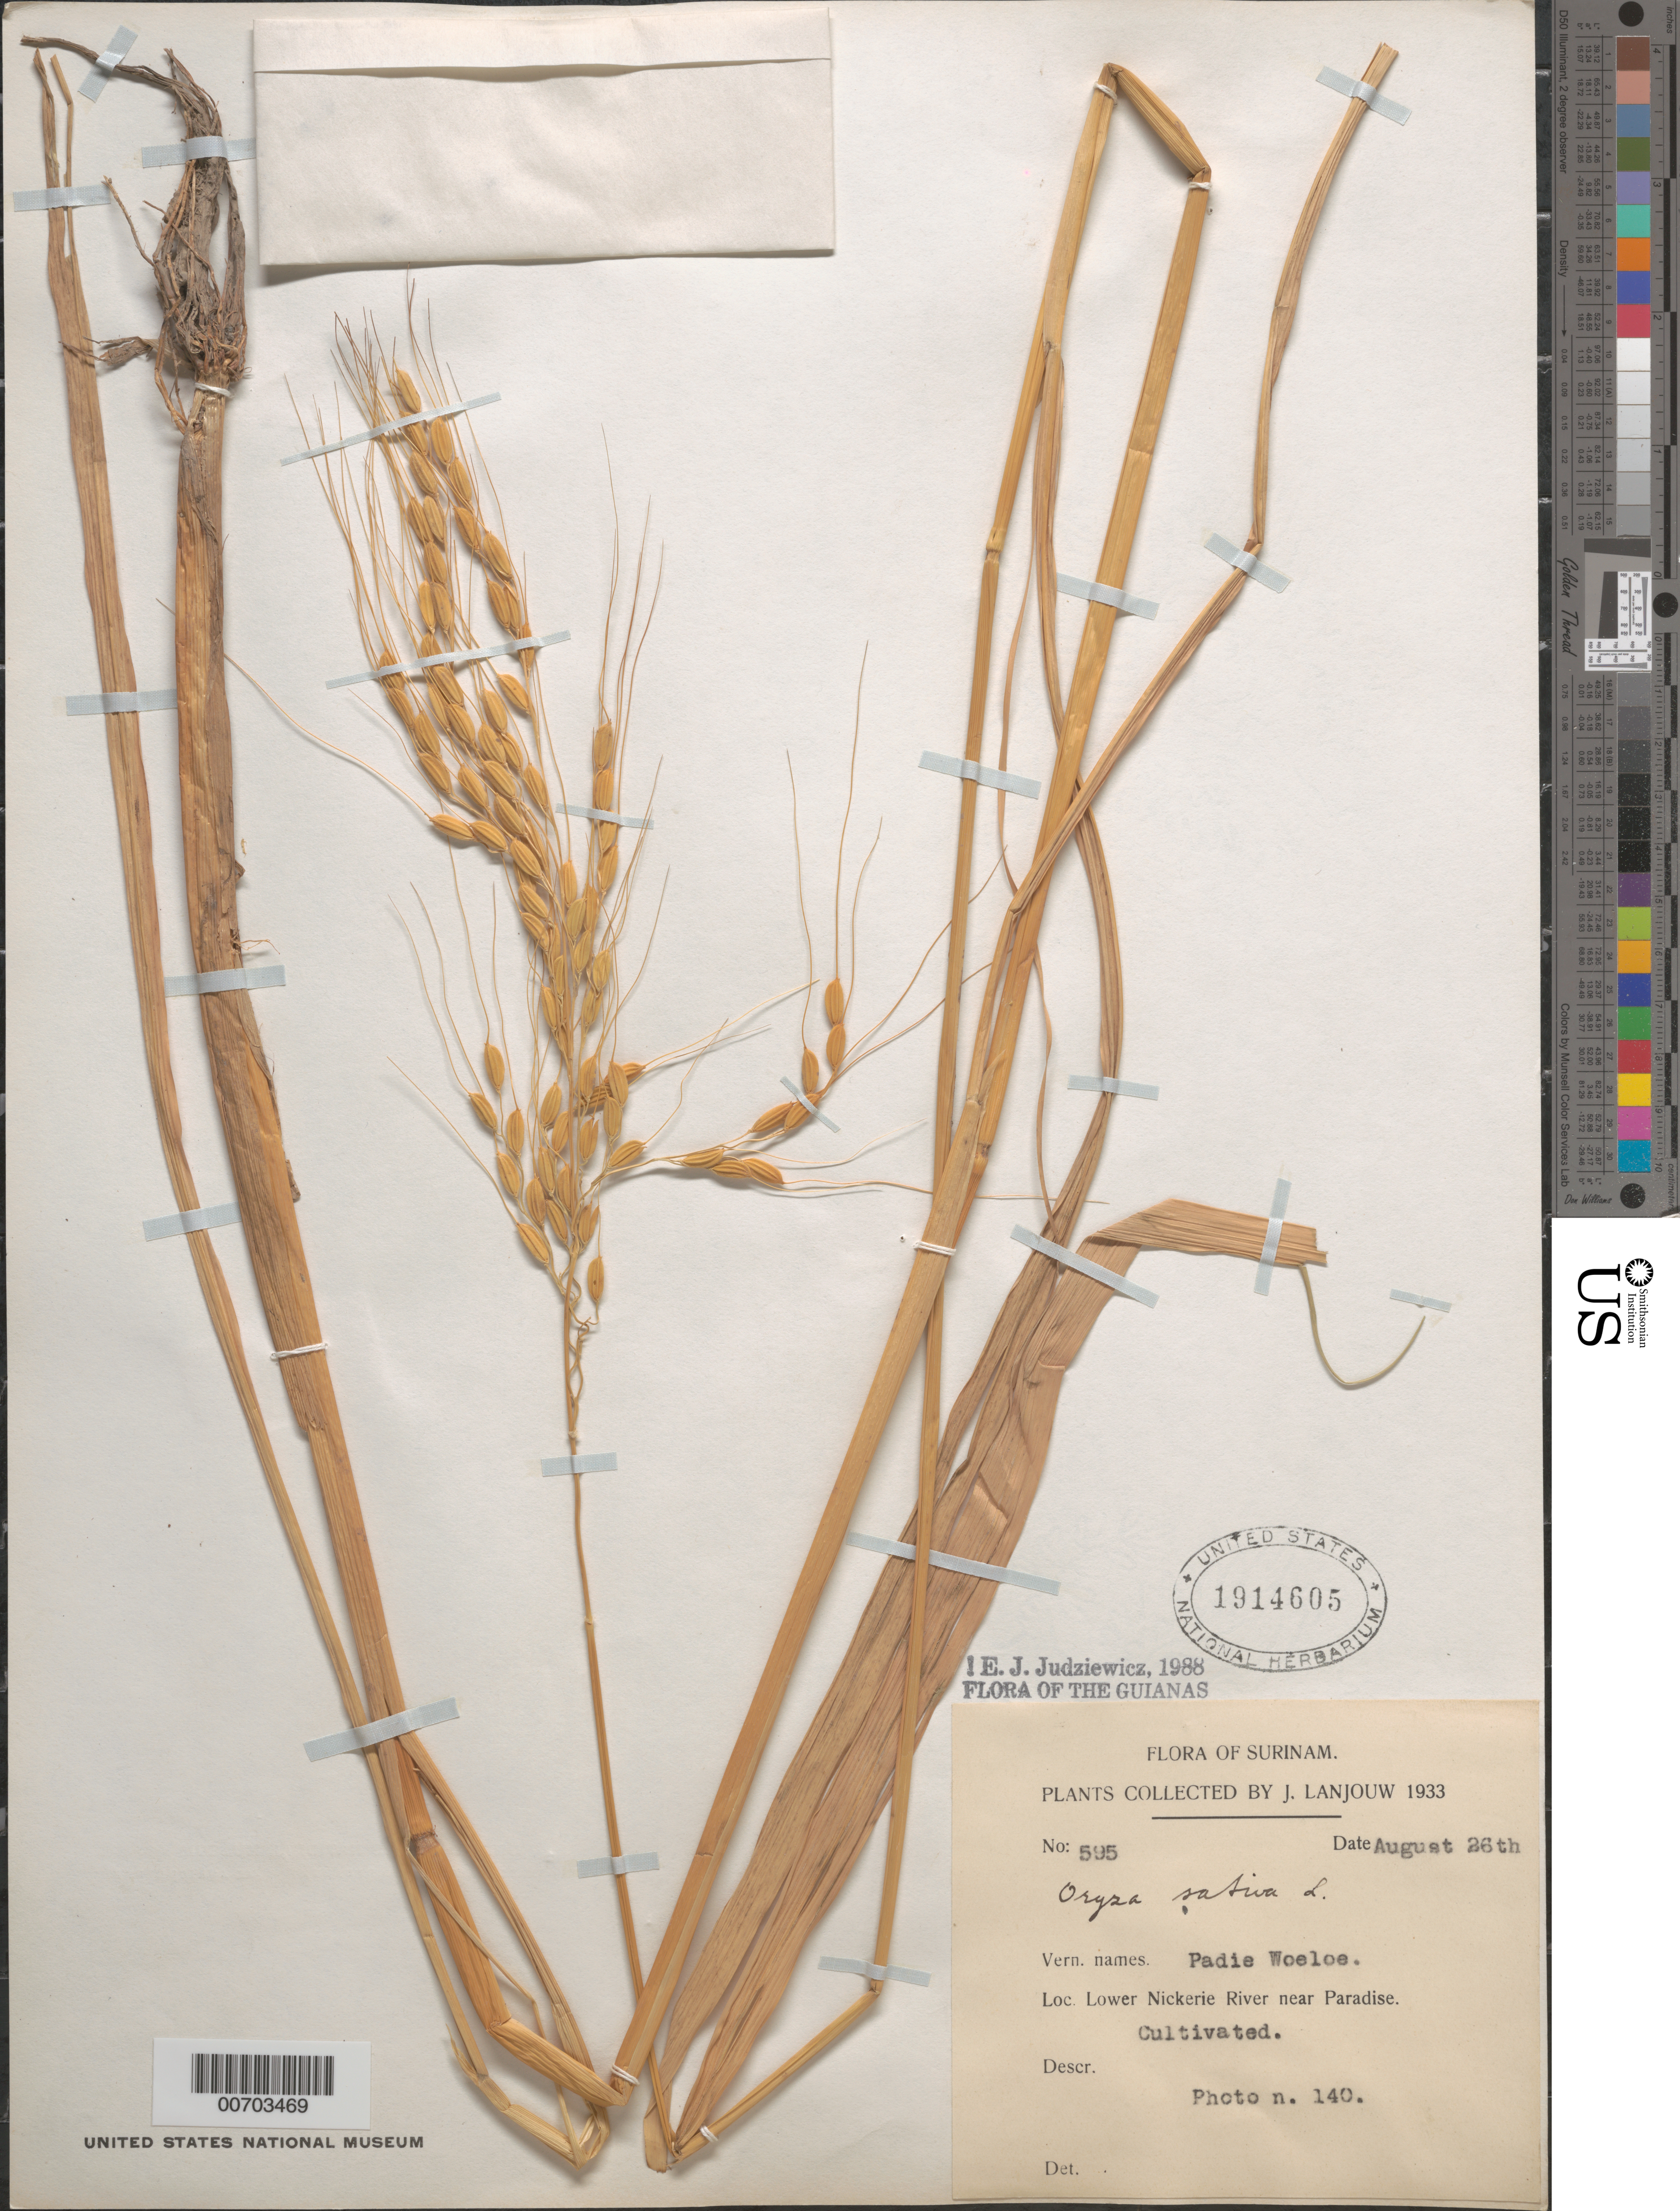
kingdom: Plantae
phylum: Tracheophyta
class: Liliopsida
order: Poales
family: Poaceae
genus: Oryza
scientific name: Oryza sativa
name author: L.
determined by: Judziewicz, E. J.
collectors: J. Lanjouw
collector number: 595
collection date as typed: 26-Aug-33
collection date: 1933-08-26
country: Suriname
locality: Lower Nickerie River near Paradise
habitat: Cultivated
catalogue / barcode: US 1914605